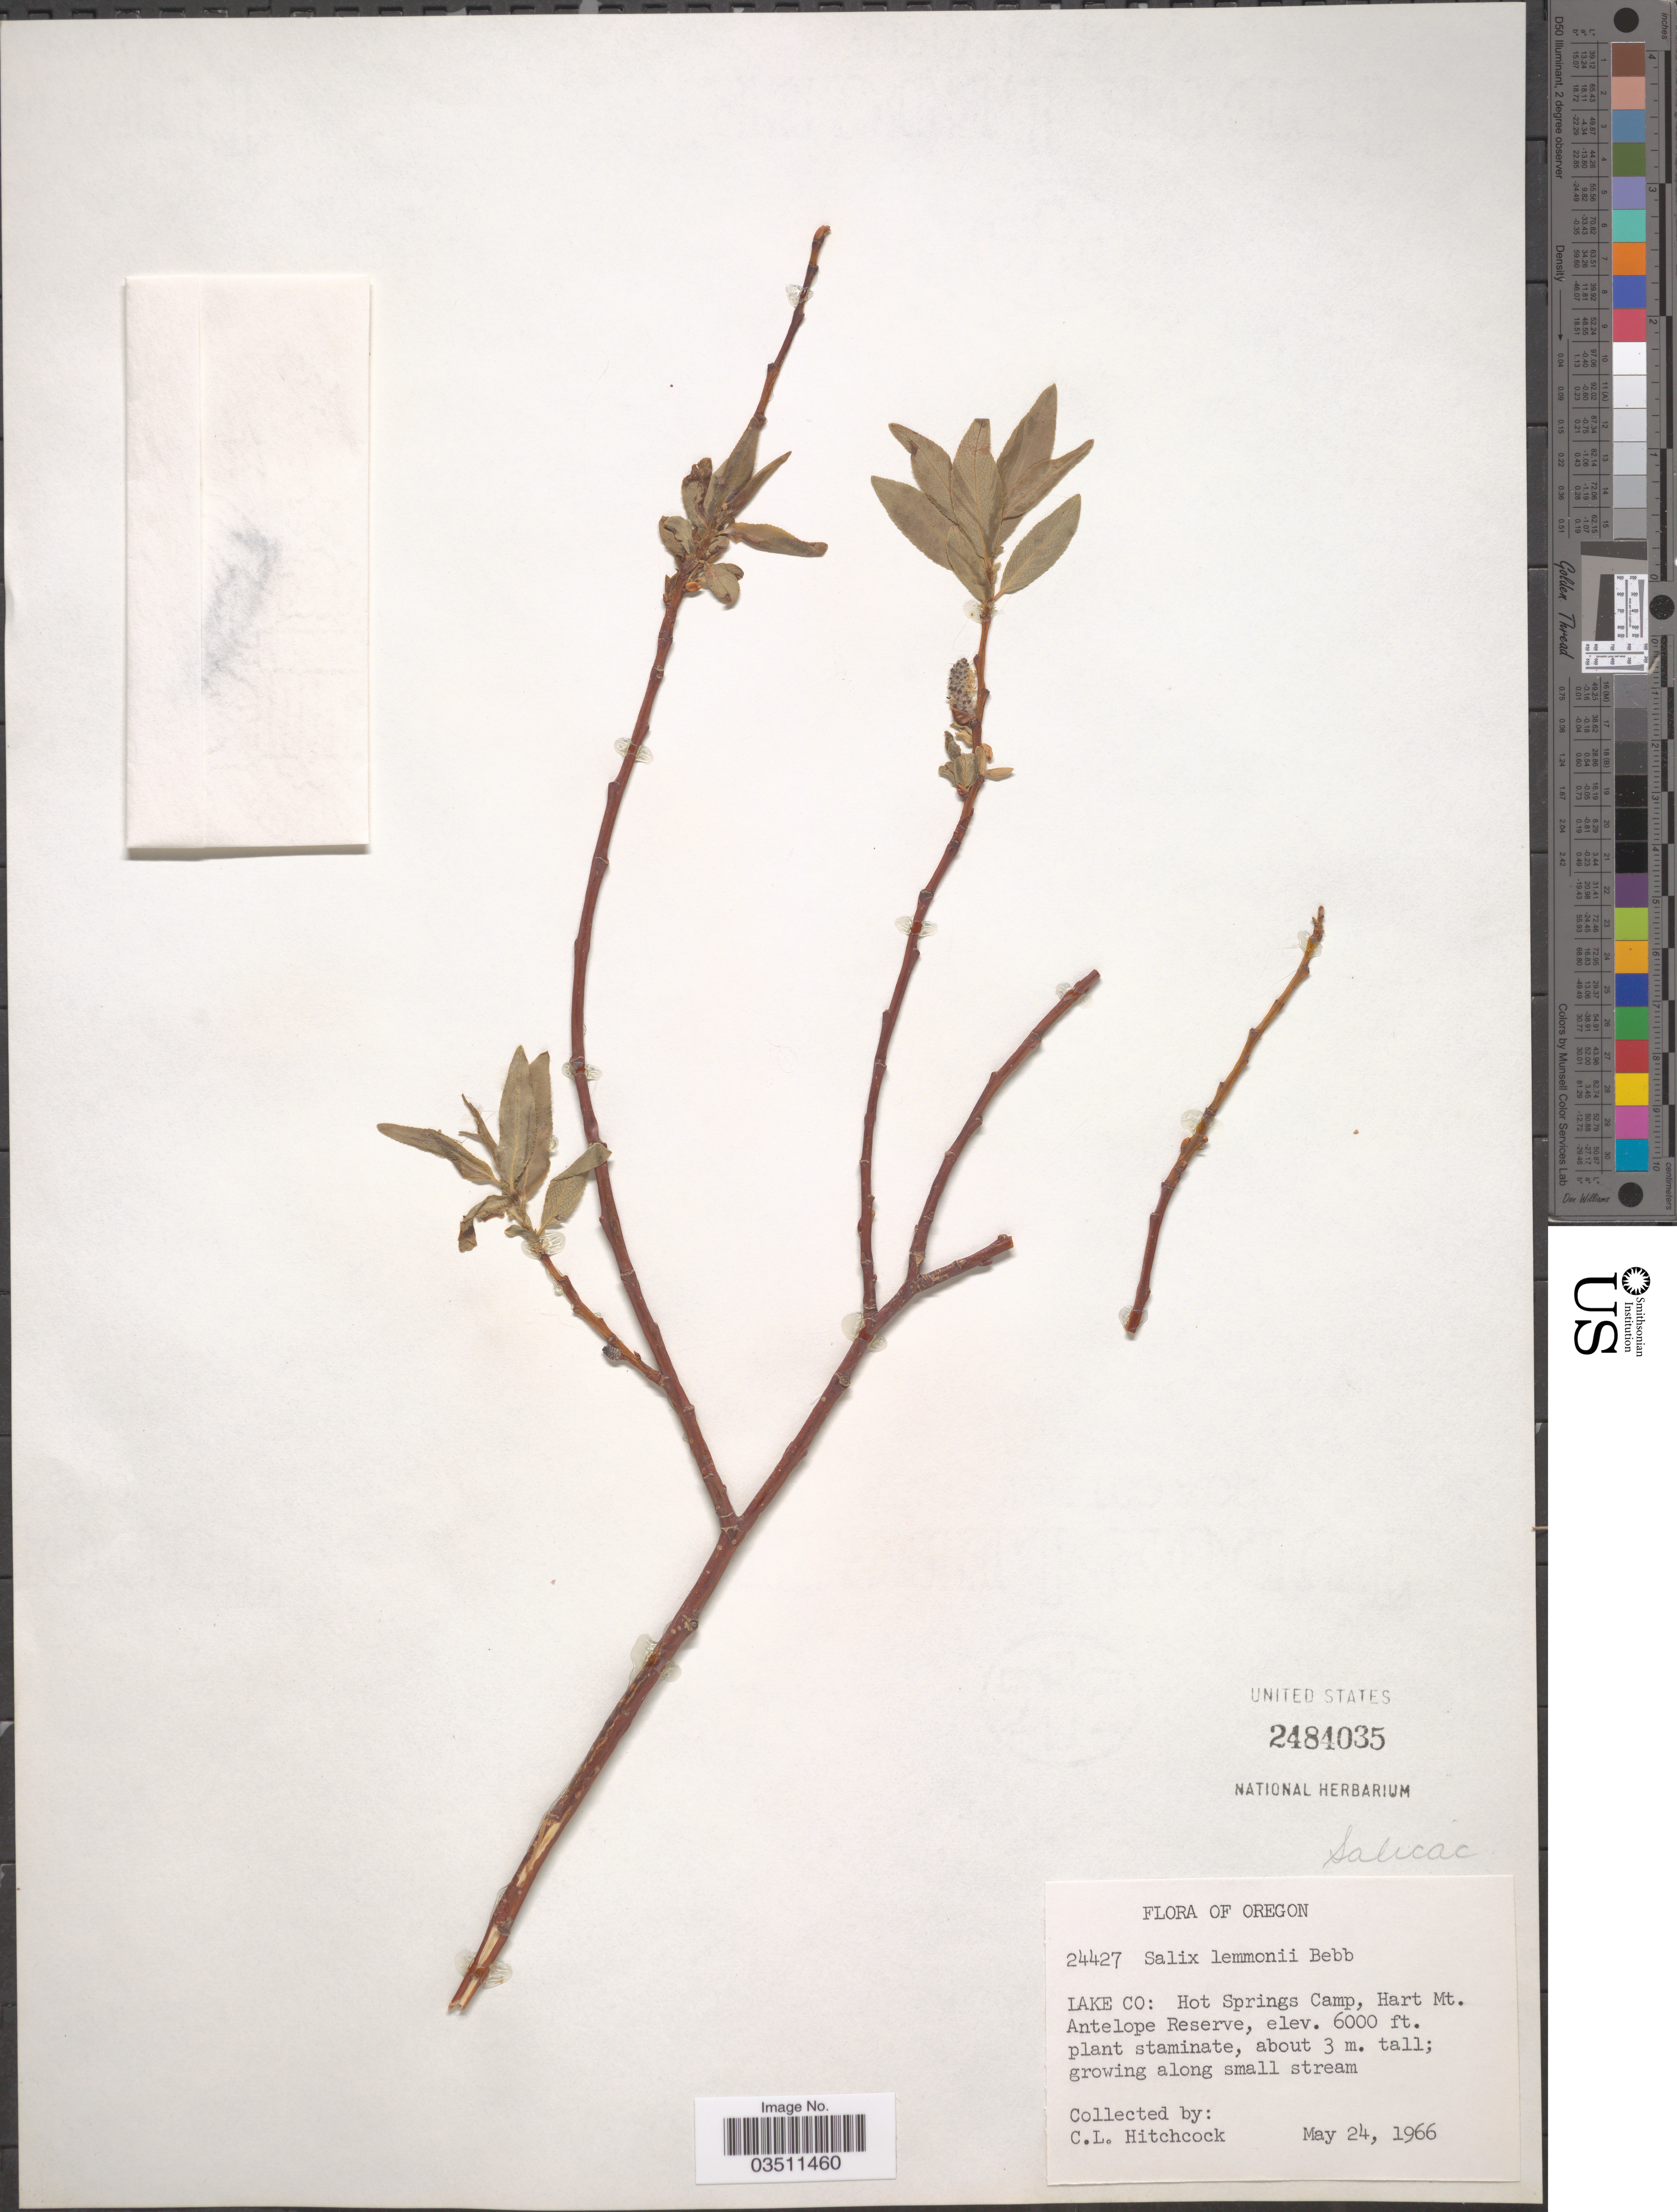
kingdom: Plantae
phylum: Tracheophyta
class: Magnoliopsida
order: Malpighiales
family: Salicaceae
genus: Salix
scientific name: Salix lemmonii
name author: Bebb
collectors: C. L. Hitchcock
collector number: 24427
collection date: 1966-05-24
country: United States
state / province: Oregon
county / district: Lake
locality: Lake Co: Hot Springs Camp, Hart Mt. Antelope Reserve.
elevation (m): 1829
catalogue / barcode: US 2484035